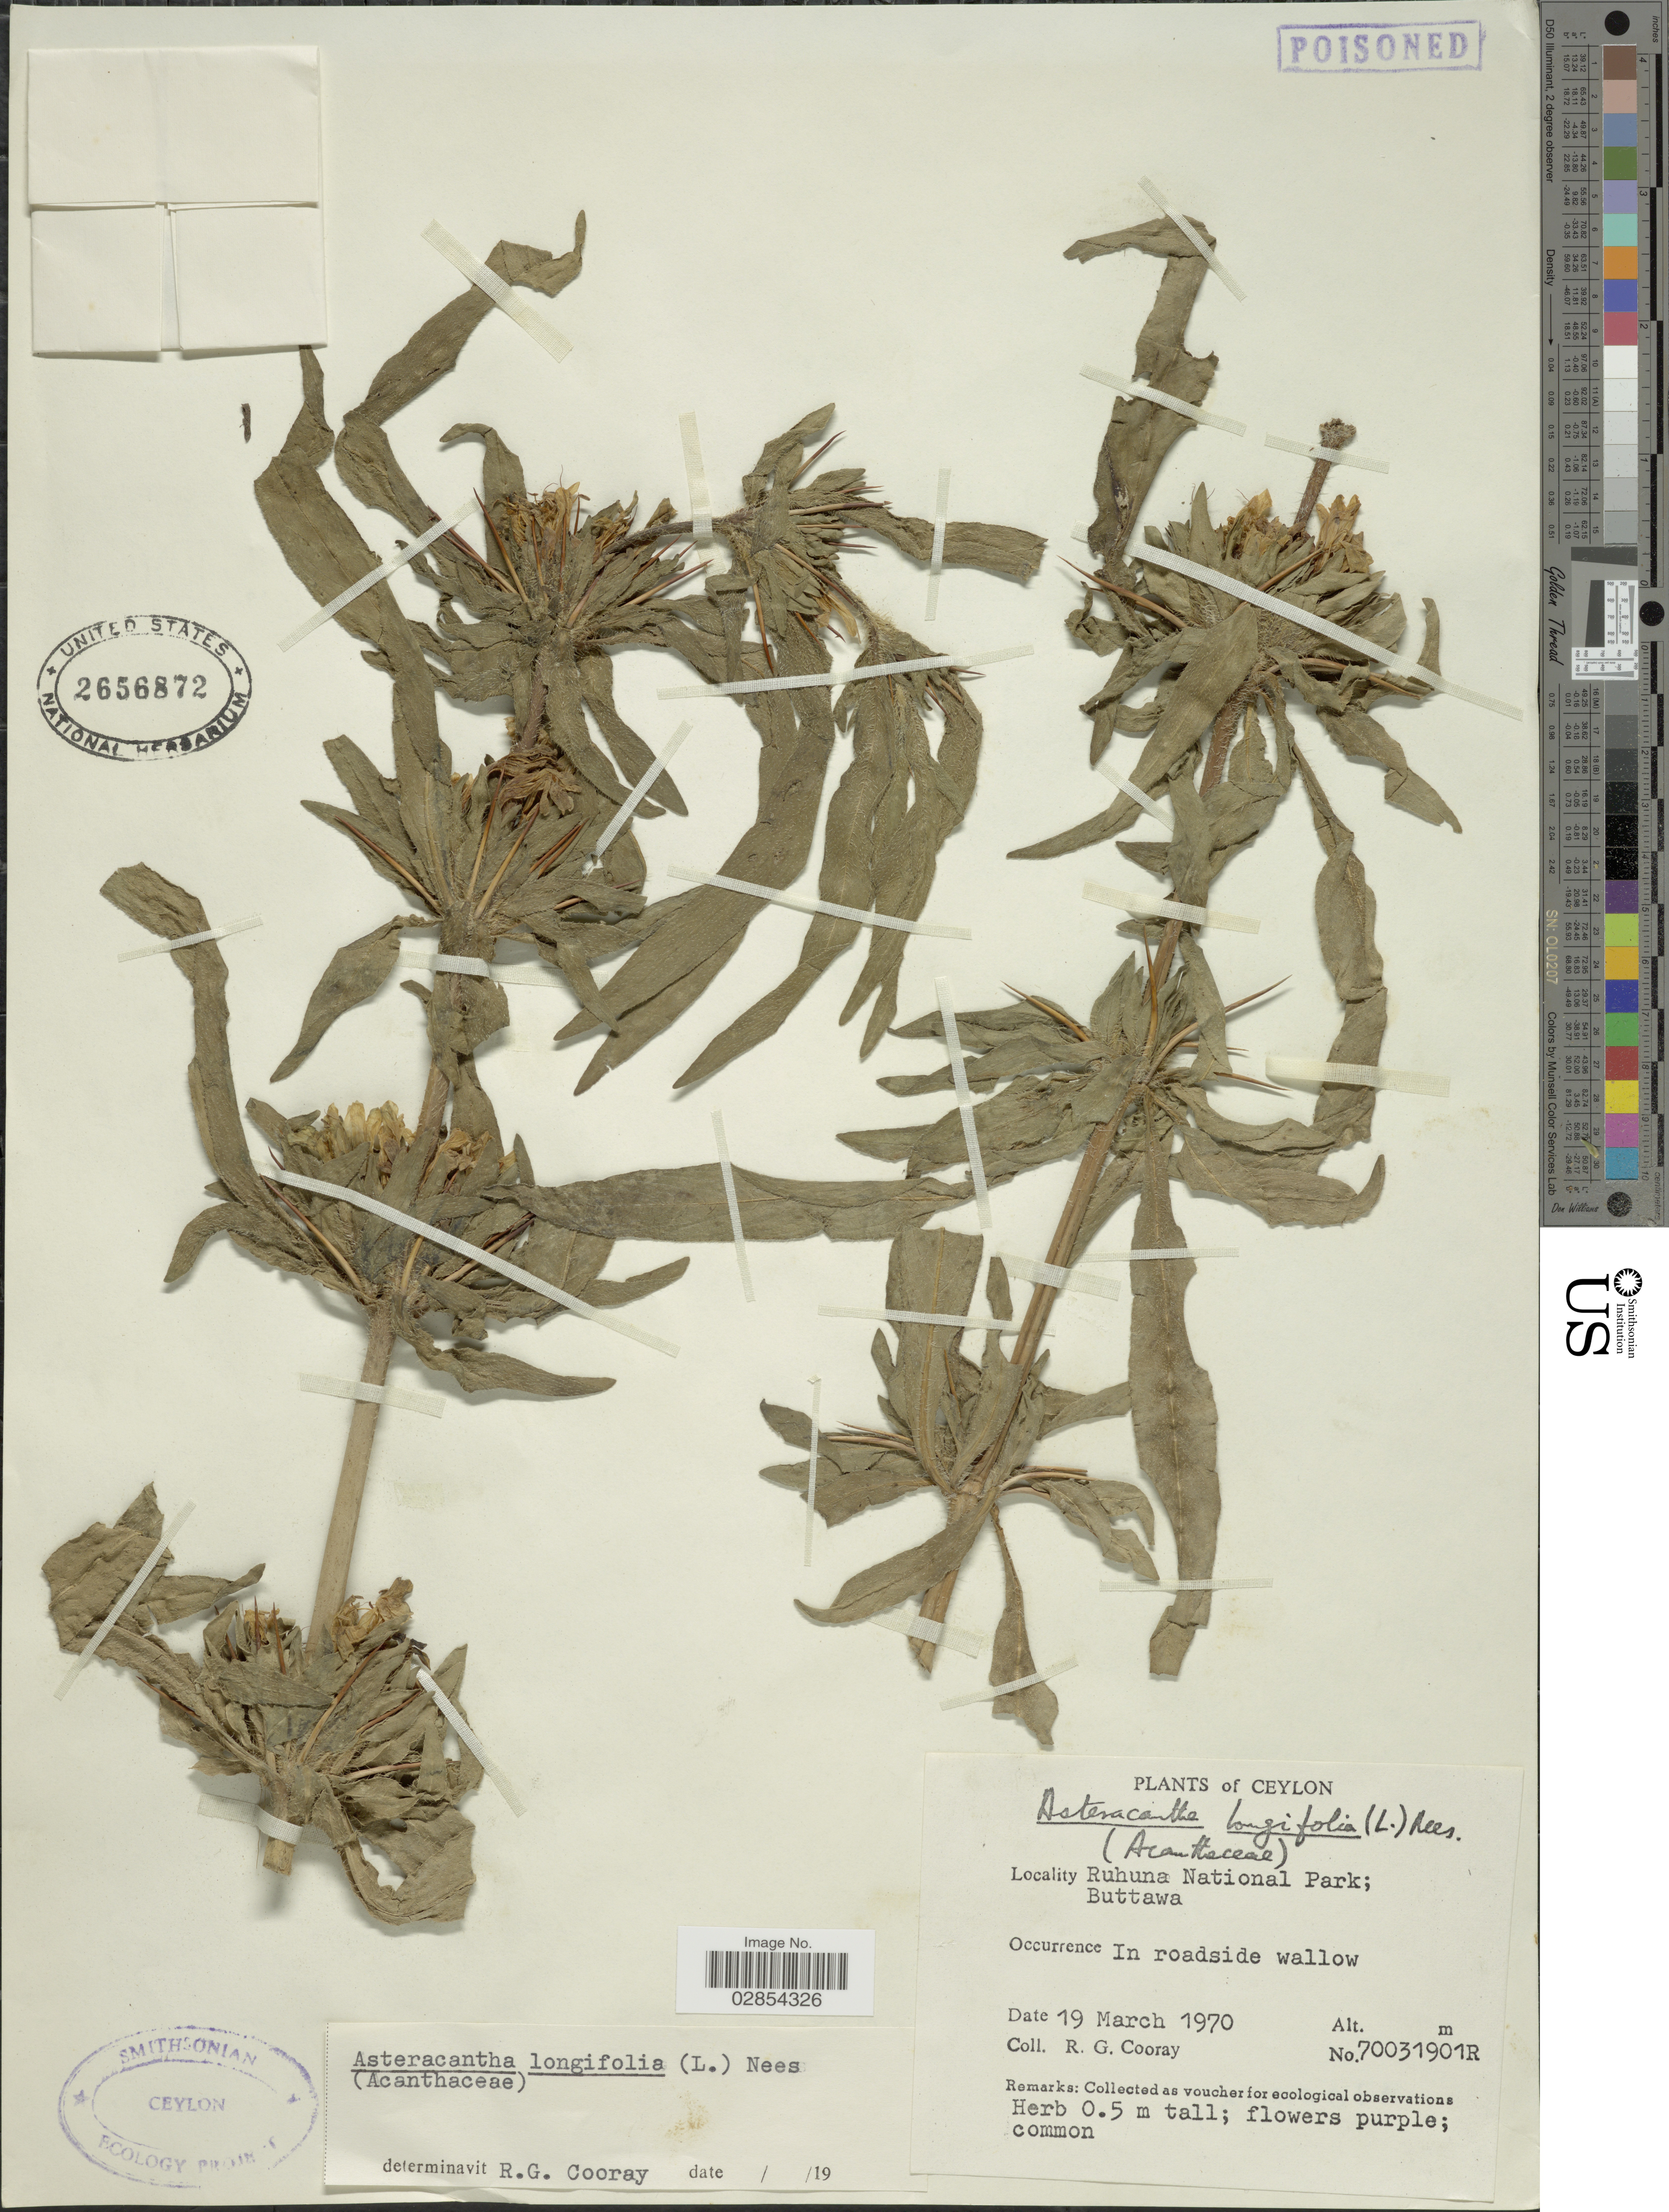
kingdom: Plantae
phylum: Tracheophyta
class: Magnoliopsida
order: Lamiales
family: Acanthaceae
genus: Asteracantha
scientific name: Asteracantha auriculata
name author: Nees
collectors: R. Cooray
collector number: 70031901R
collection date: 1970-03-19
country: Sri Lanka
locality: Ceylon. Ruhuna National Park; Buttawa.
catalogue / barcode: US 2656872